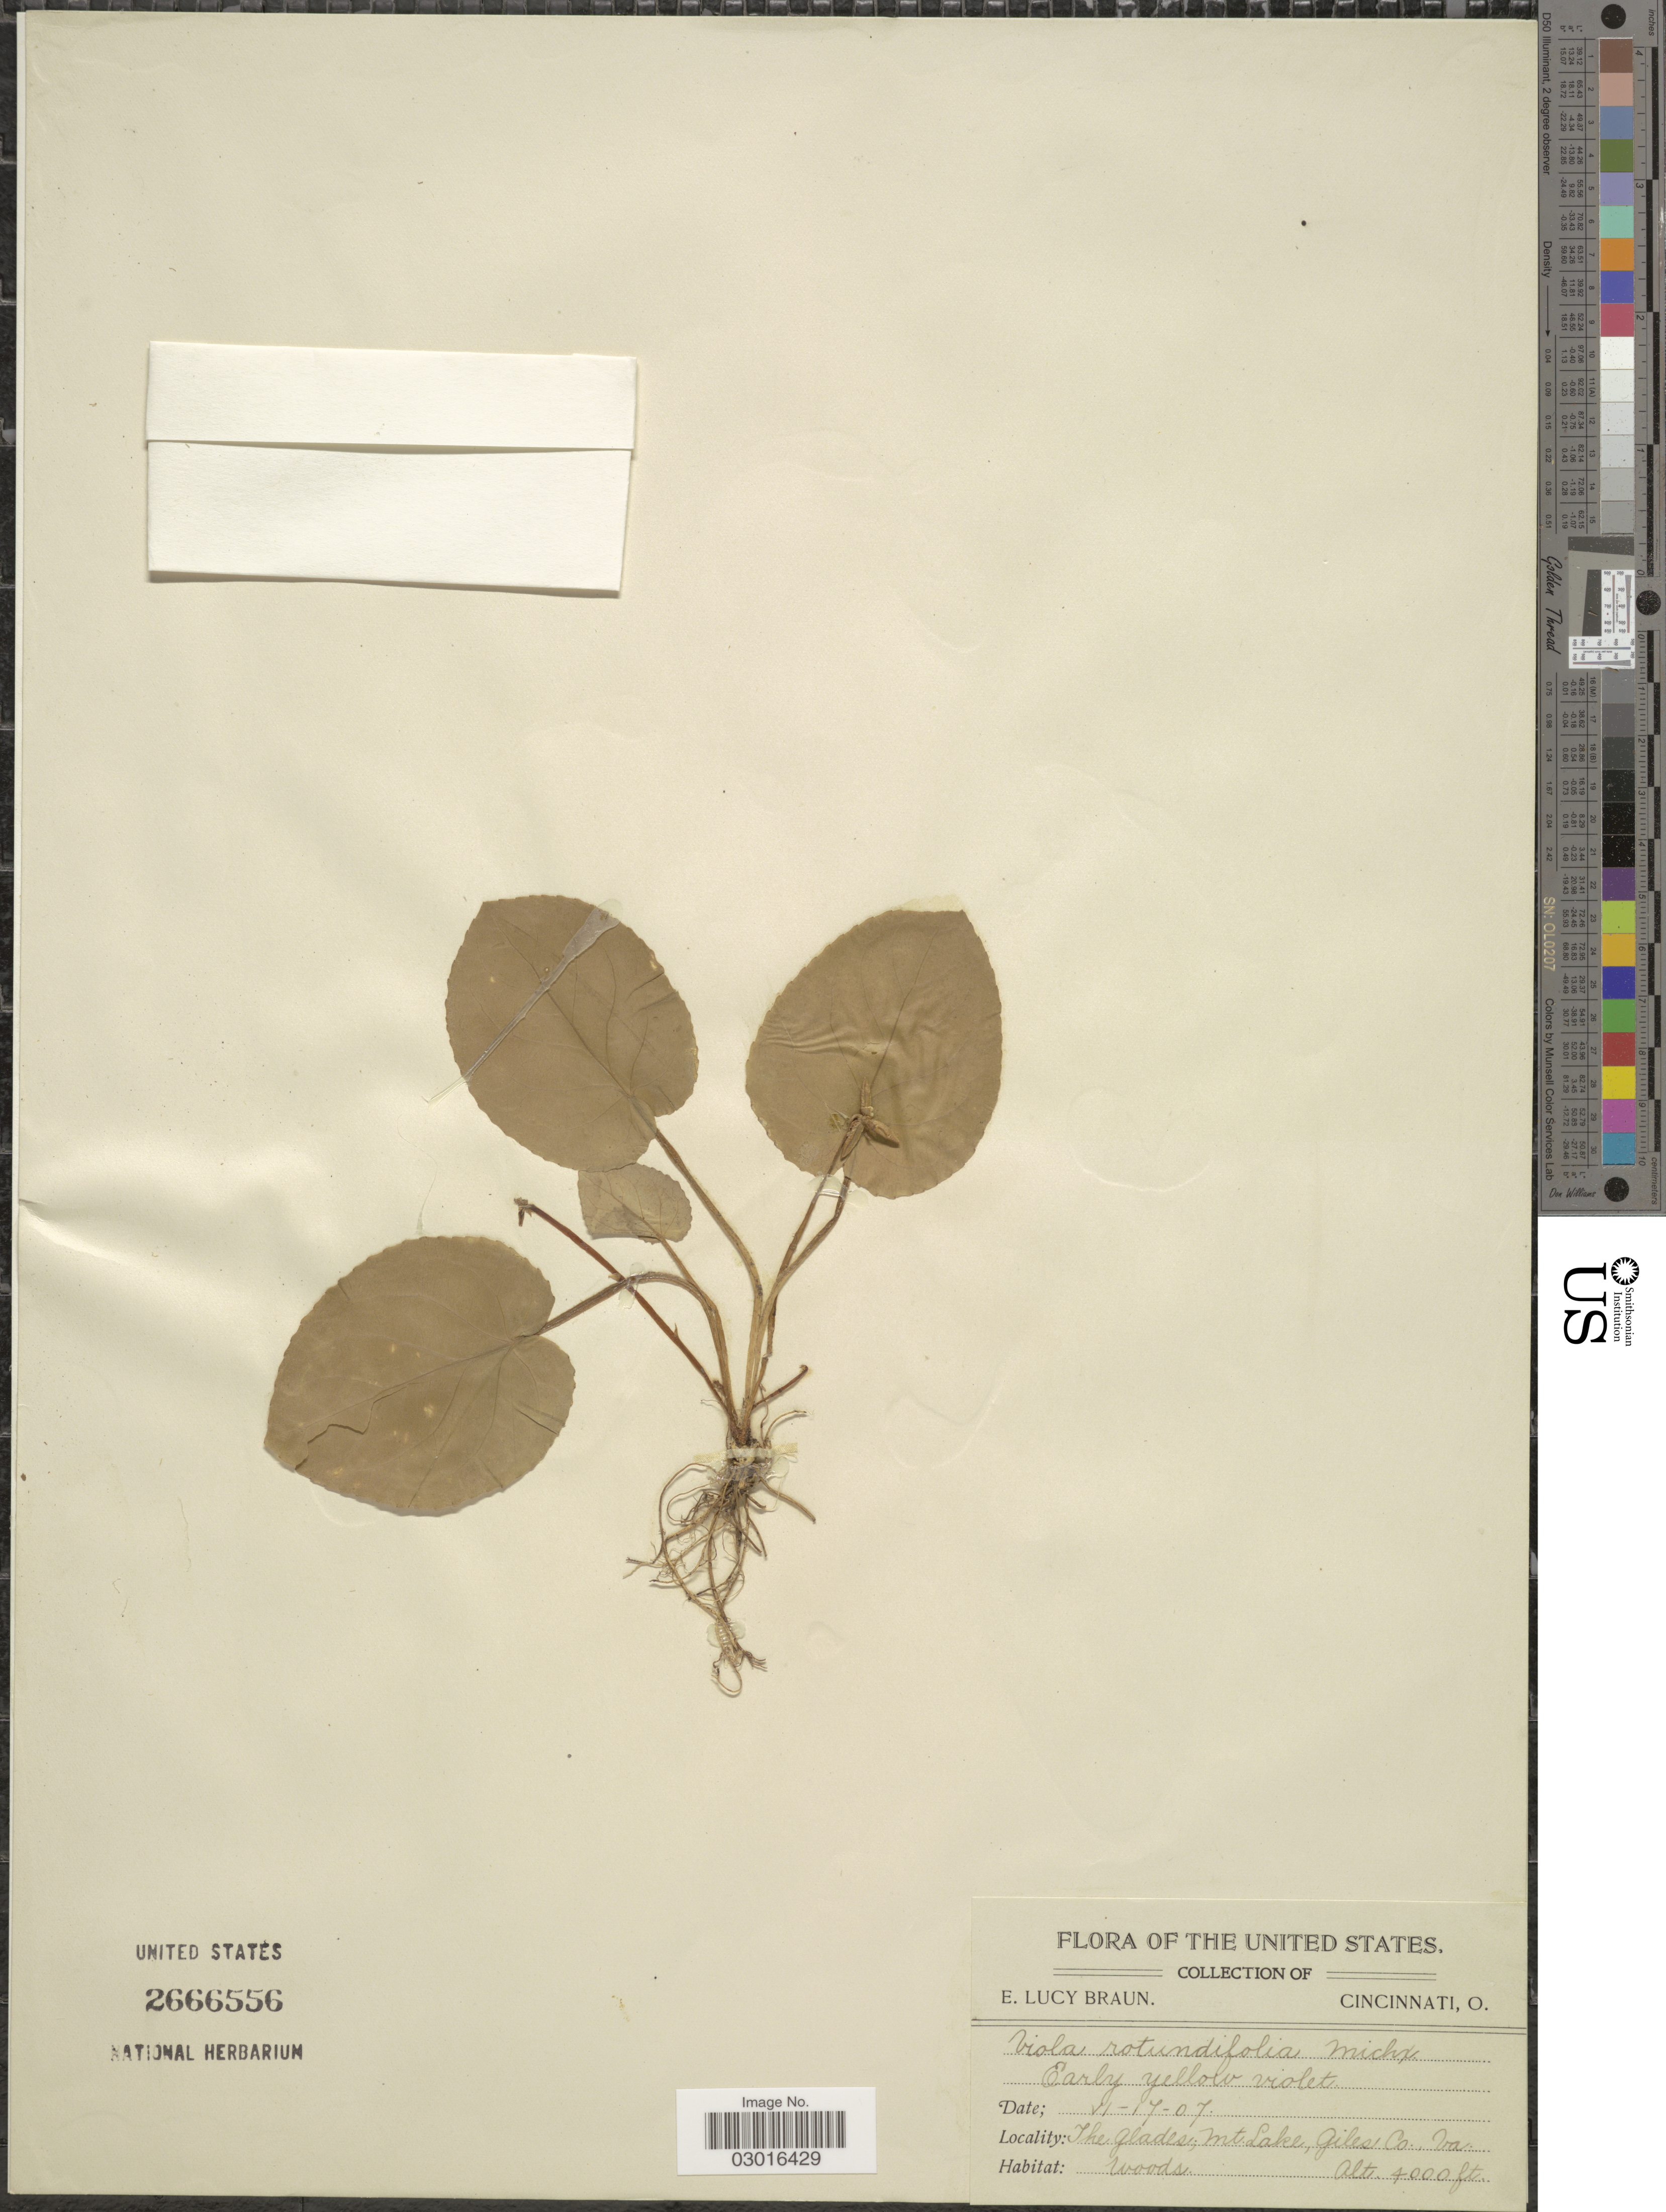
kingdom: Plantae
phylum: Tracheophyta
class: Magnoliopsida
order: Malpighiales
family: Violaceae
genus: Viola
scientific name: Viola rotundifolia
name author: Michx.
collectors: E. L. Braun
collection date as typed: Transcribed d/m/y: 17/6/7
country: United States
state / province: Virginia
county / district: Giles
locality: The Glades, Mt. Lake, Giles Co., Va.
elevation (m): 1219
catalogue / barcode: US 2666556